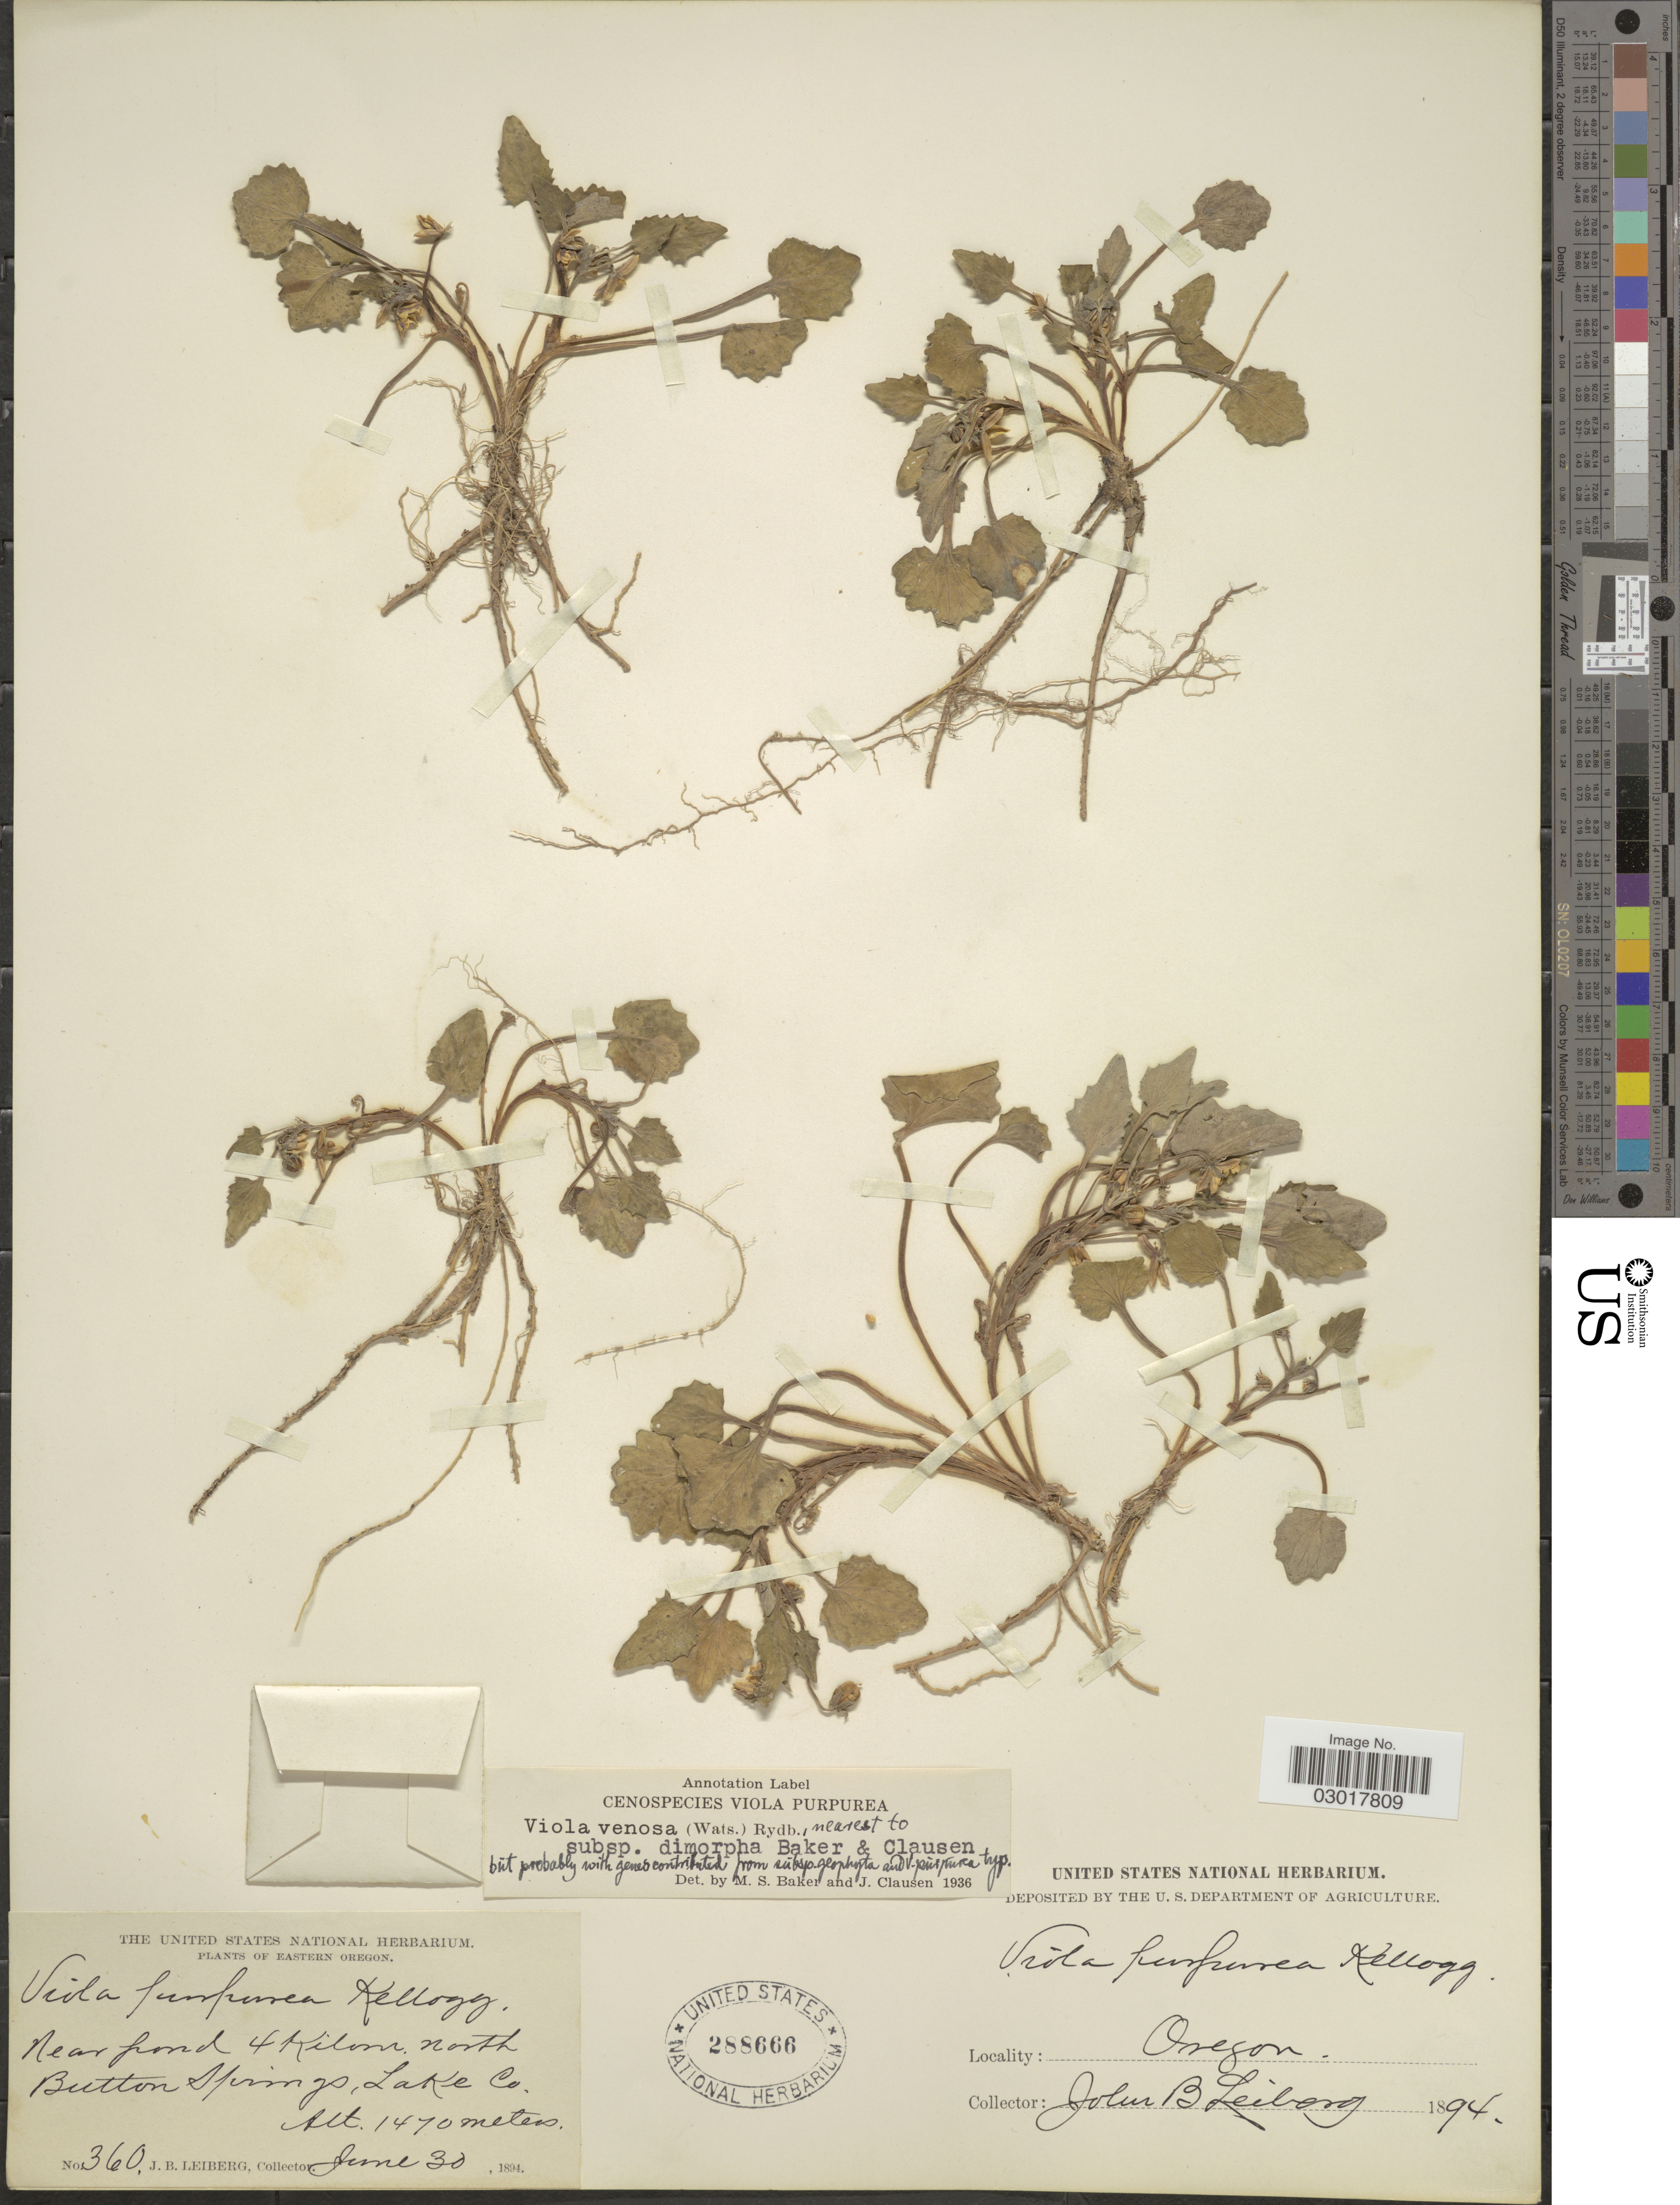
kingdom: Plantae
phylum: Tracheophyta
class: Magnoliopsida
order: Malpighiales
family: Violaceae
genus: Viola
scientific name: Viola venosa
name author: (S. Watson) Rydb.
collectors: J. B. Leiberg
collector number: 360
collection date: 1894-06-30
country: United States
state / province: Oregon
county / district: Lake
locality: Eastern Oregon. Near pond 4 Kilom. north Button Springs, Lake Co.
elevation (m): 1470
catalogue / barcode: US 288666